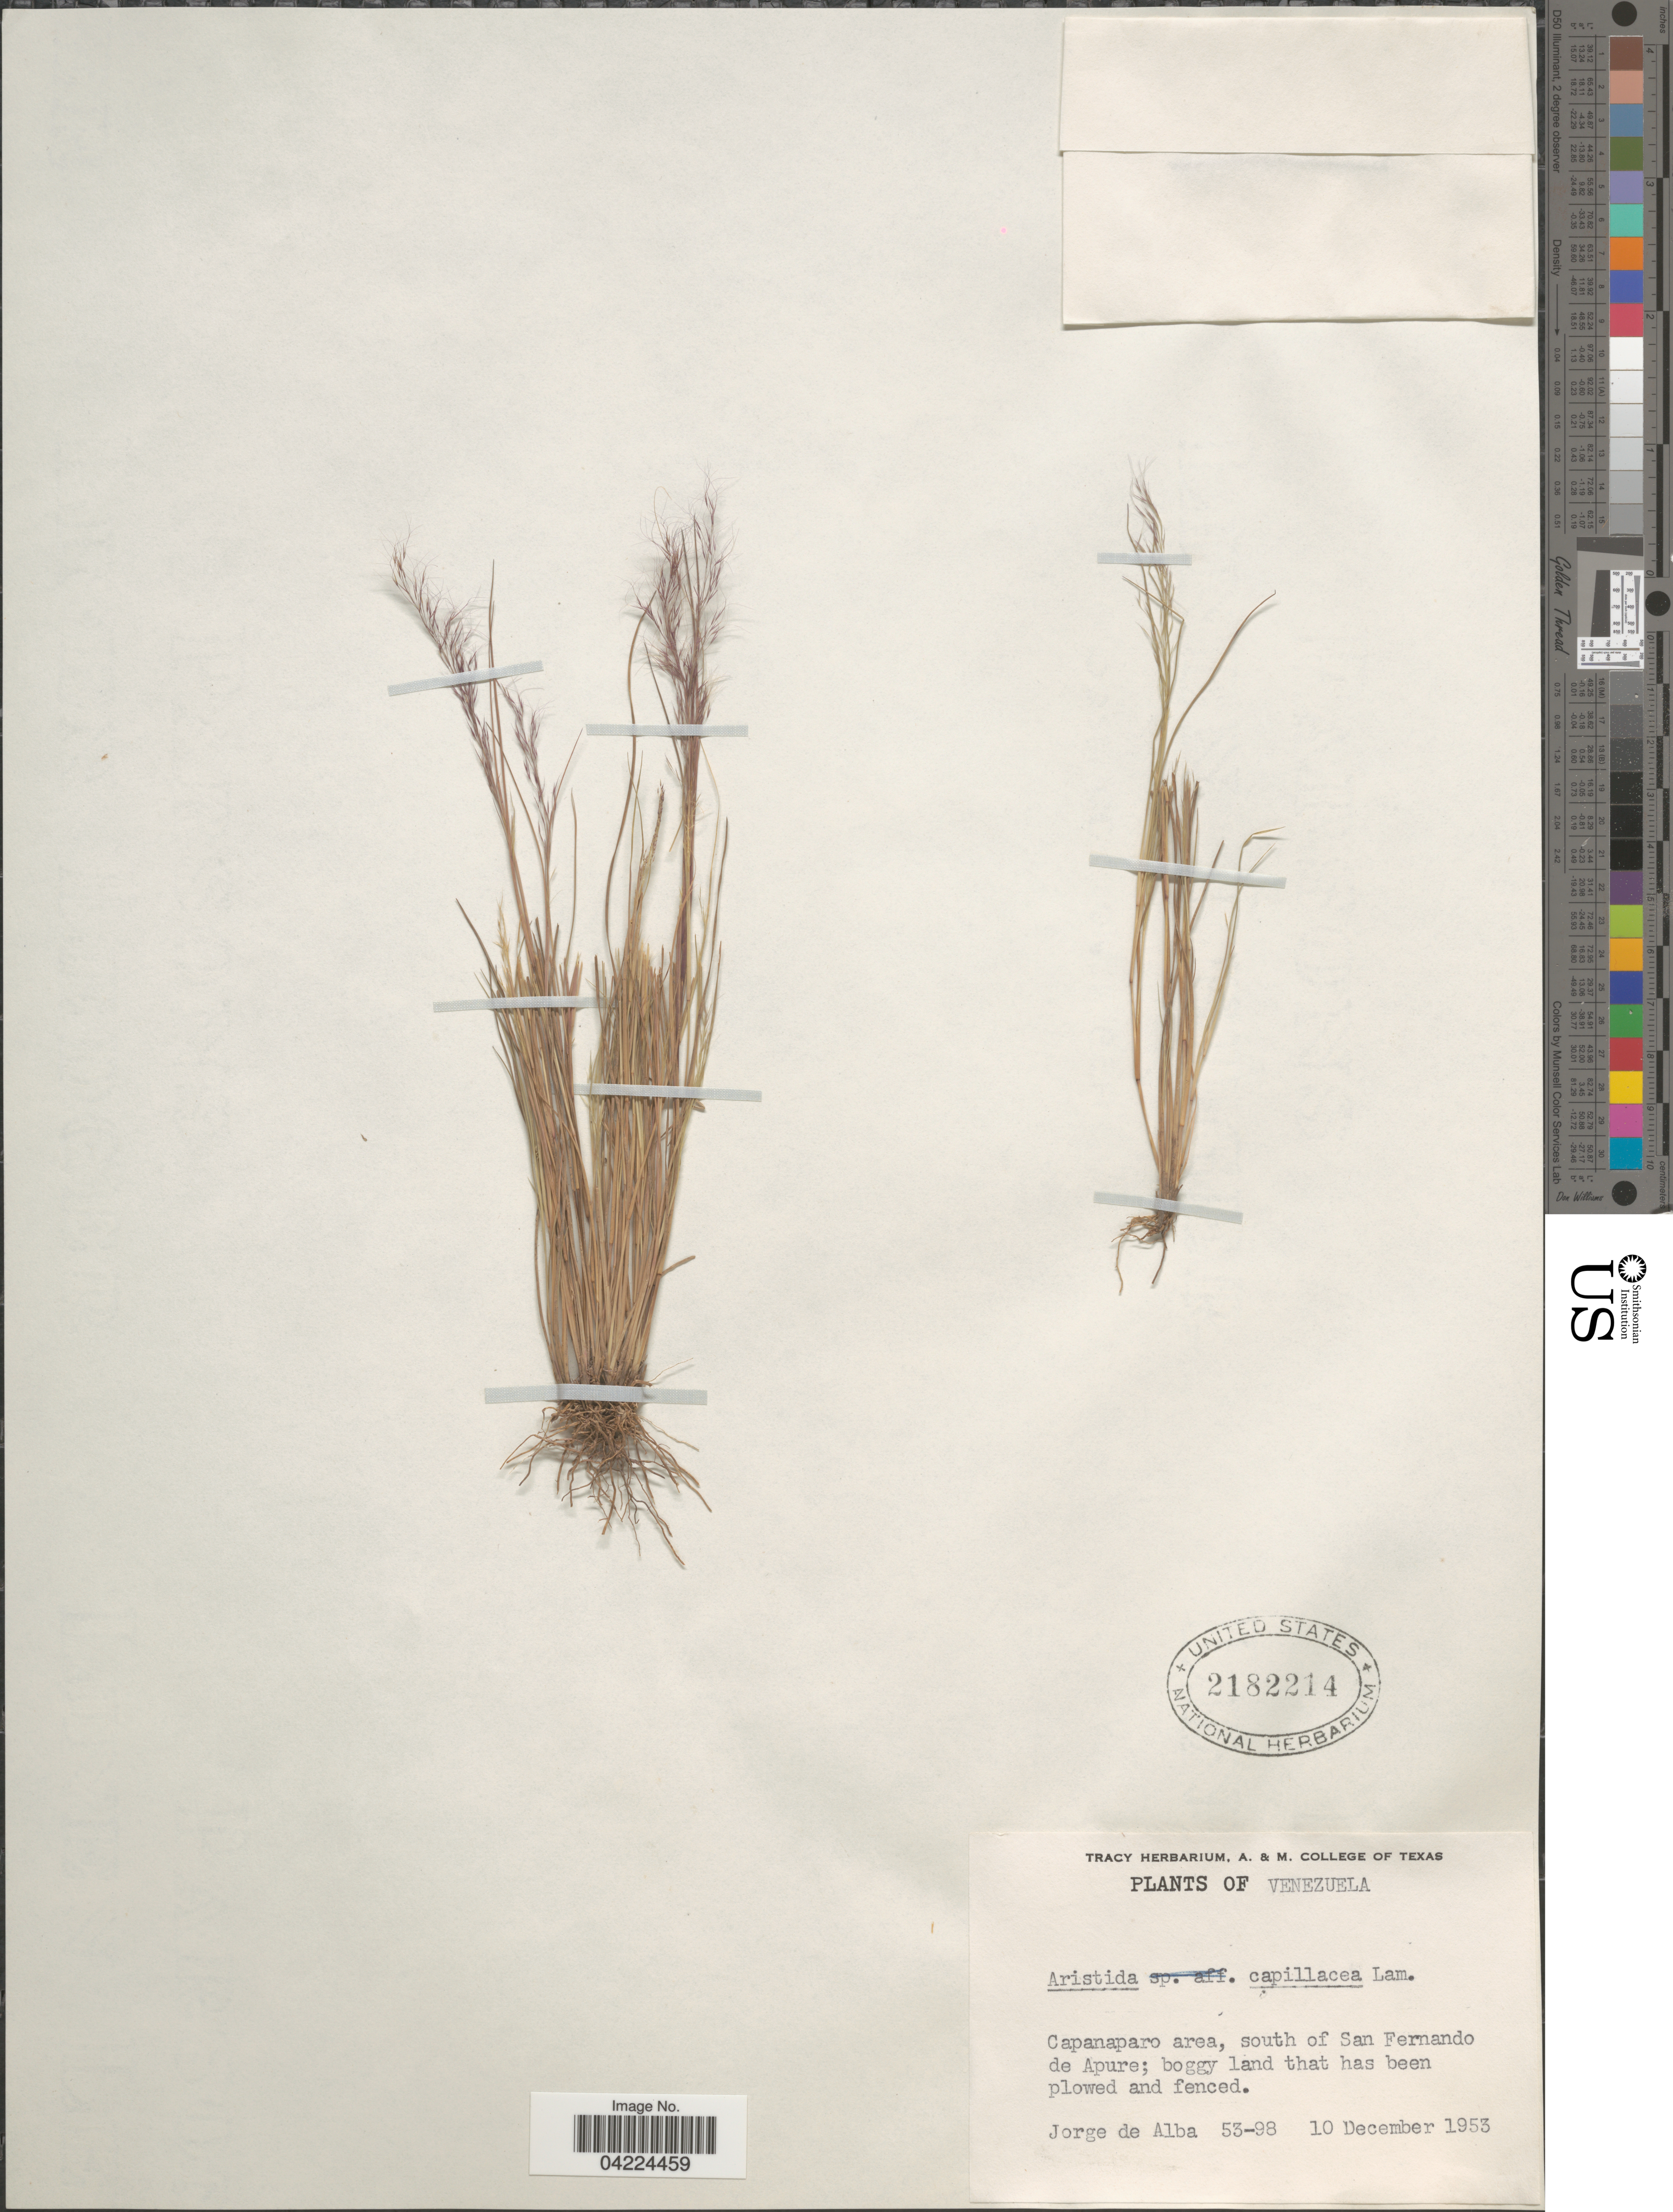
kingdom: Plantae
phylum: Tracheophyta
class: Liliopsida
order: Poales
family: Poaceae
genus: Aristida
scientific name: Aristida capillacea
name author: Lam.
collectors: J. Alba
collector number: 53-98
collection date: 1953-12-10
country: Venezuela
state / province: Apure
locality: Capanaparo area, south of San Fernando de Apure.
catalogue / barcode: US 2182214